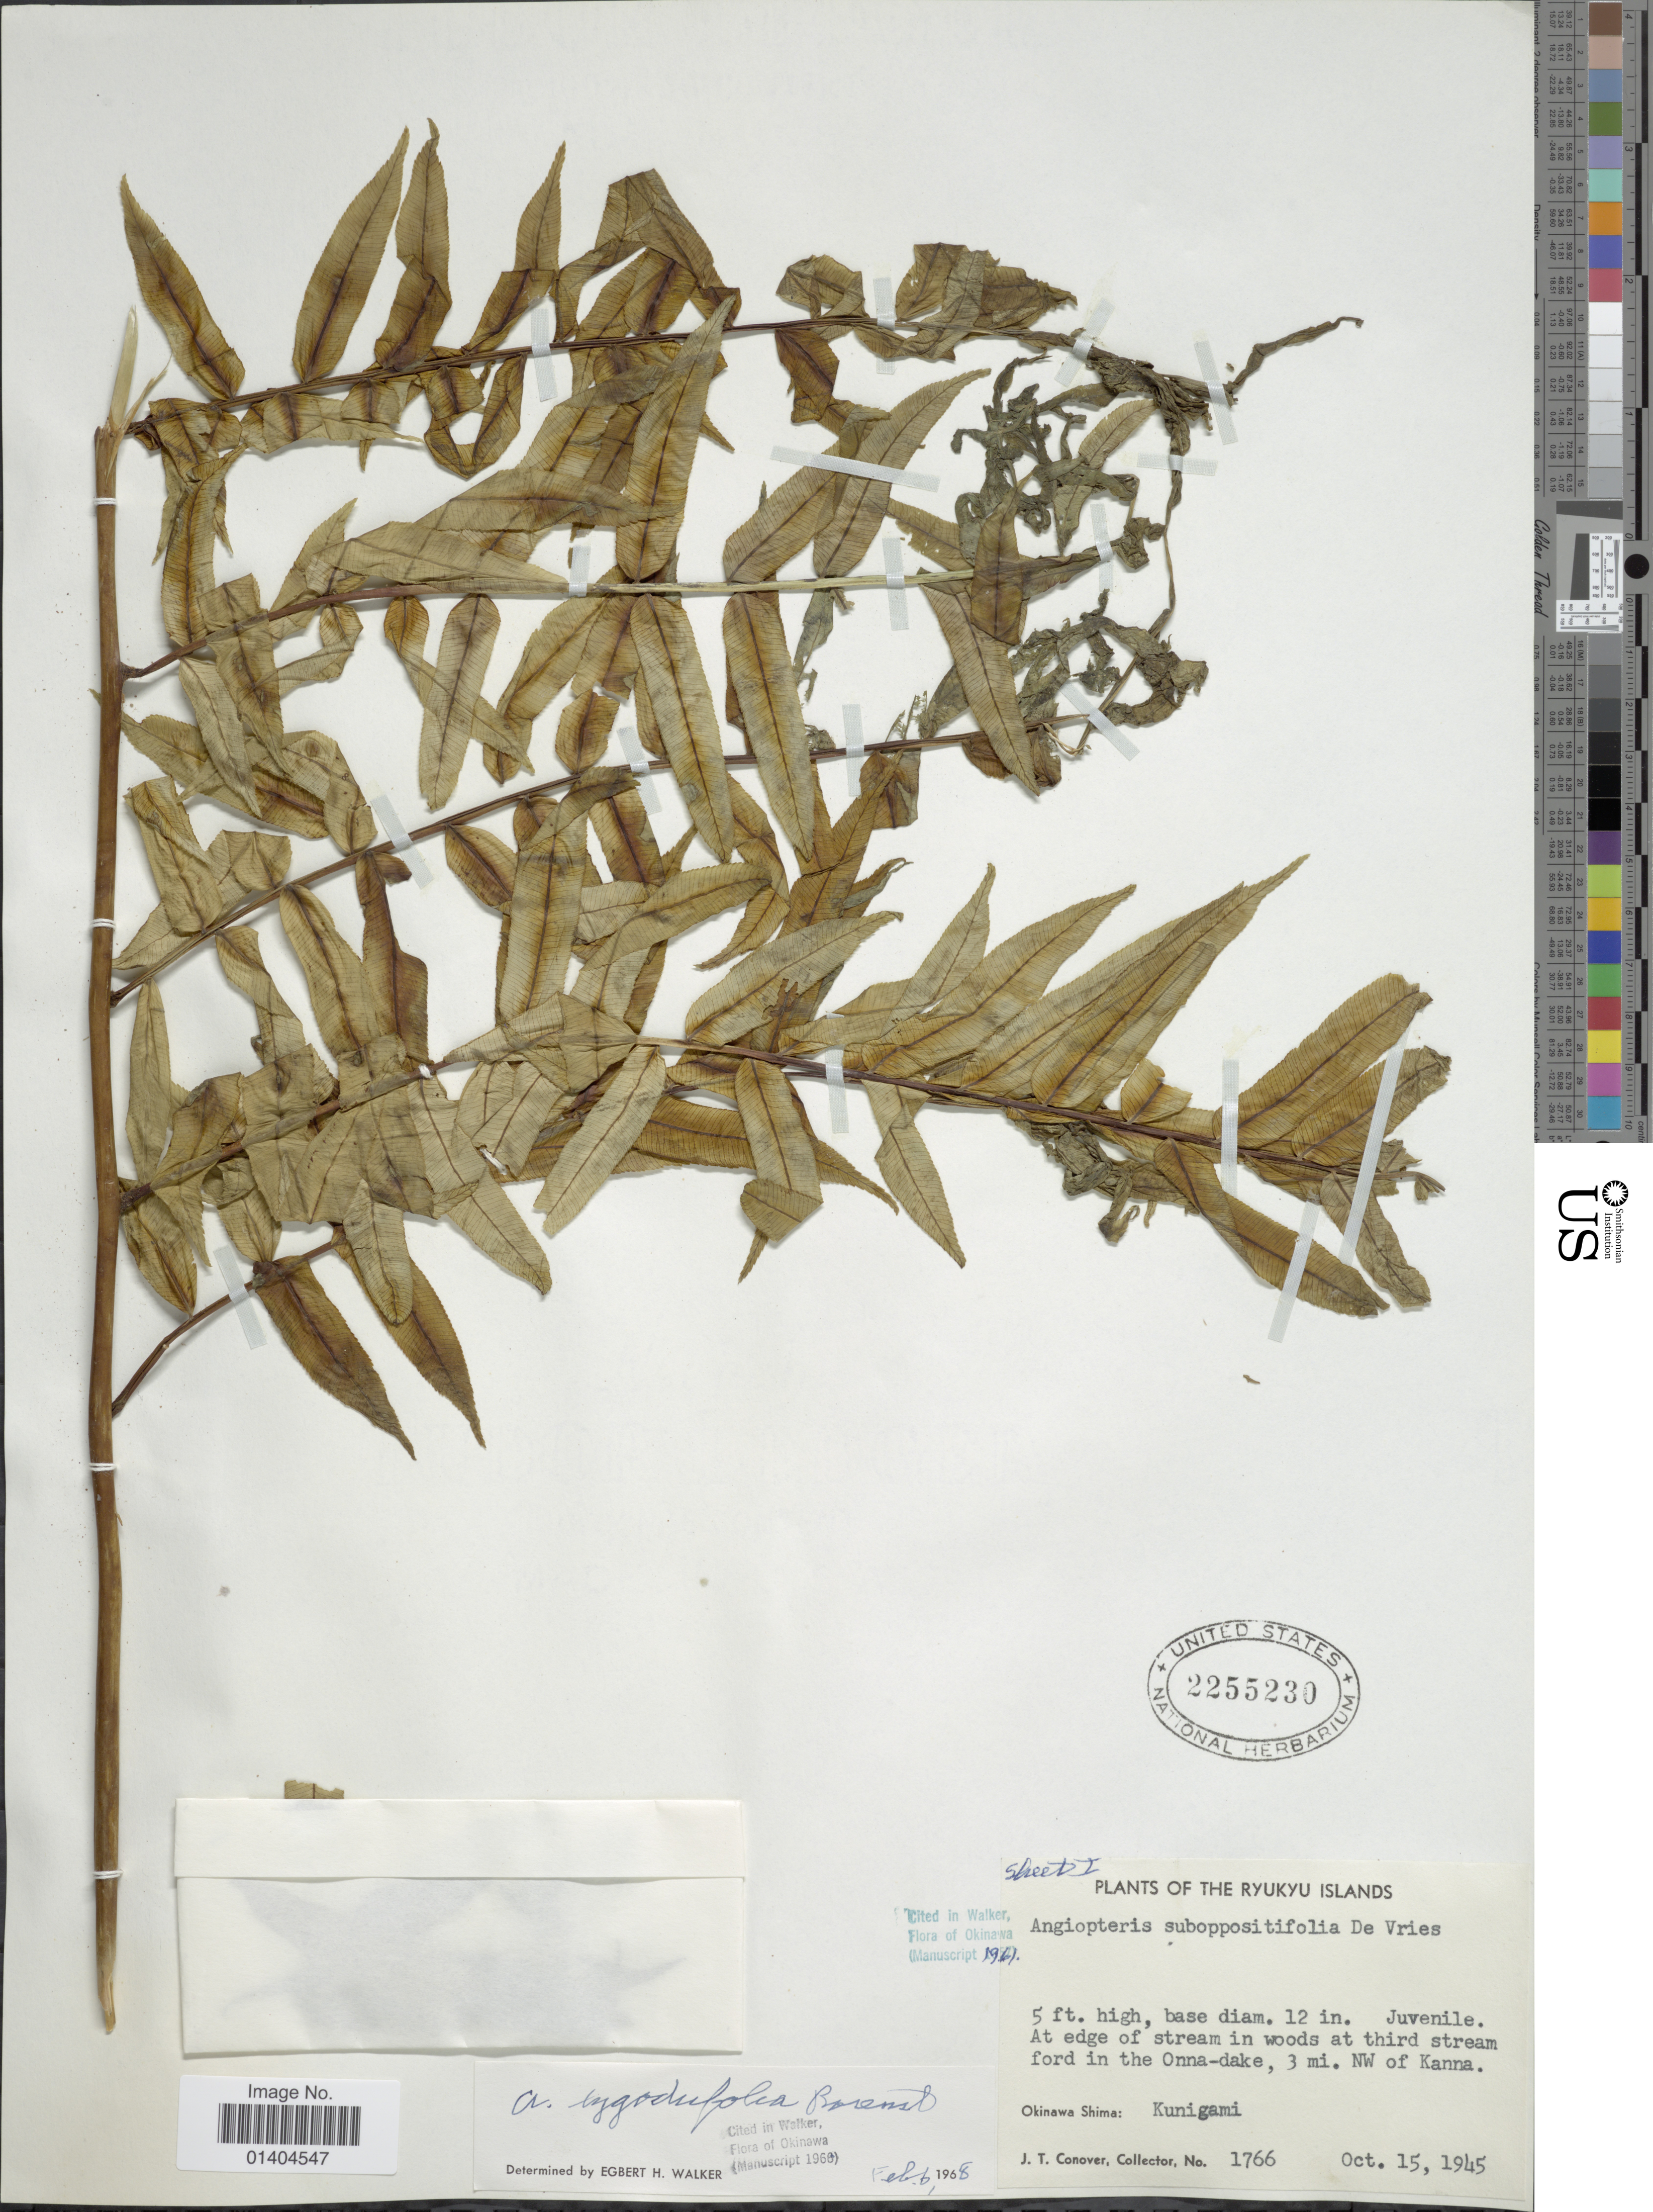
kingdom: Plantae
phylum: Tracheophyta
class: Polypodiopsida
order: Marattiales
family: Marattiaceae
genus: Angiopteris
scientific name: Angiopteris lygodiifolia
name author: Rosenst.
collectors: J. T. Conover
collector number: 1766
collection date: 1945-05-15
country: Japan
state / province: Okinawa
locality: Okinawa Shima: Kunigami. The Ryukyu Islands.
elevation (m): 3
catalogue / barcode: US 2255230